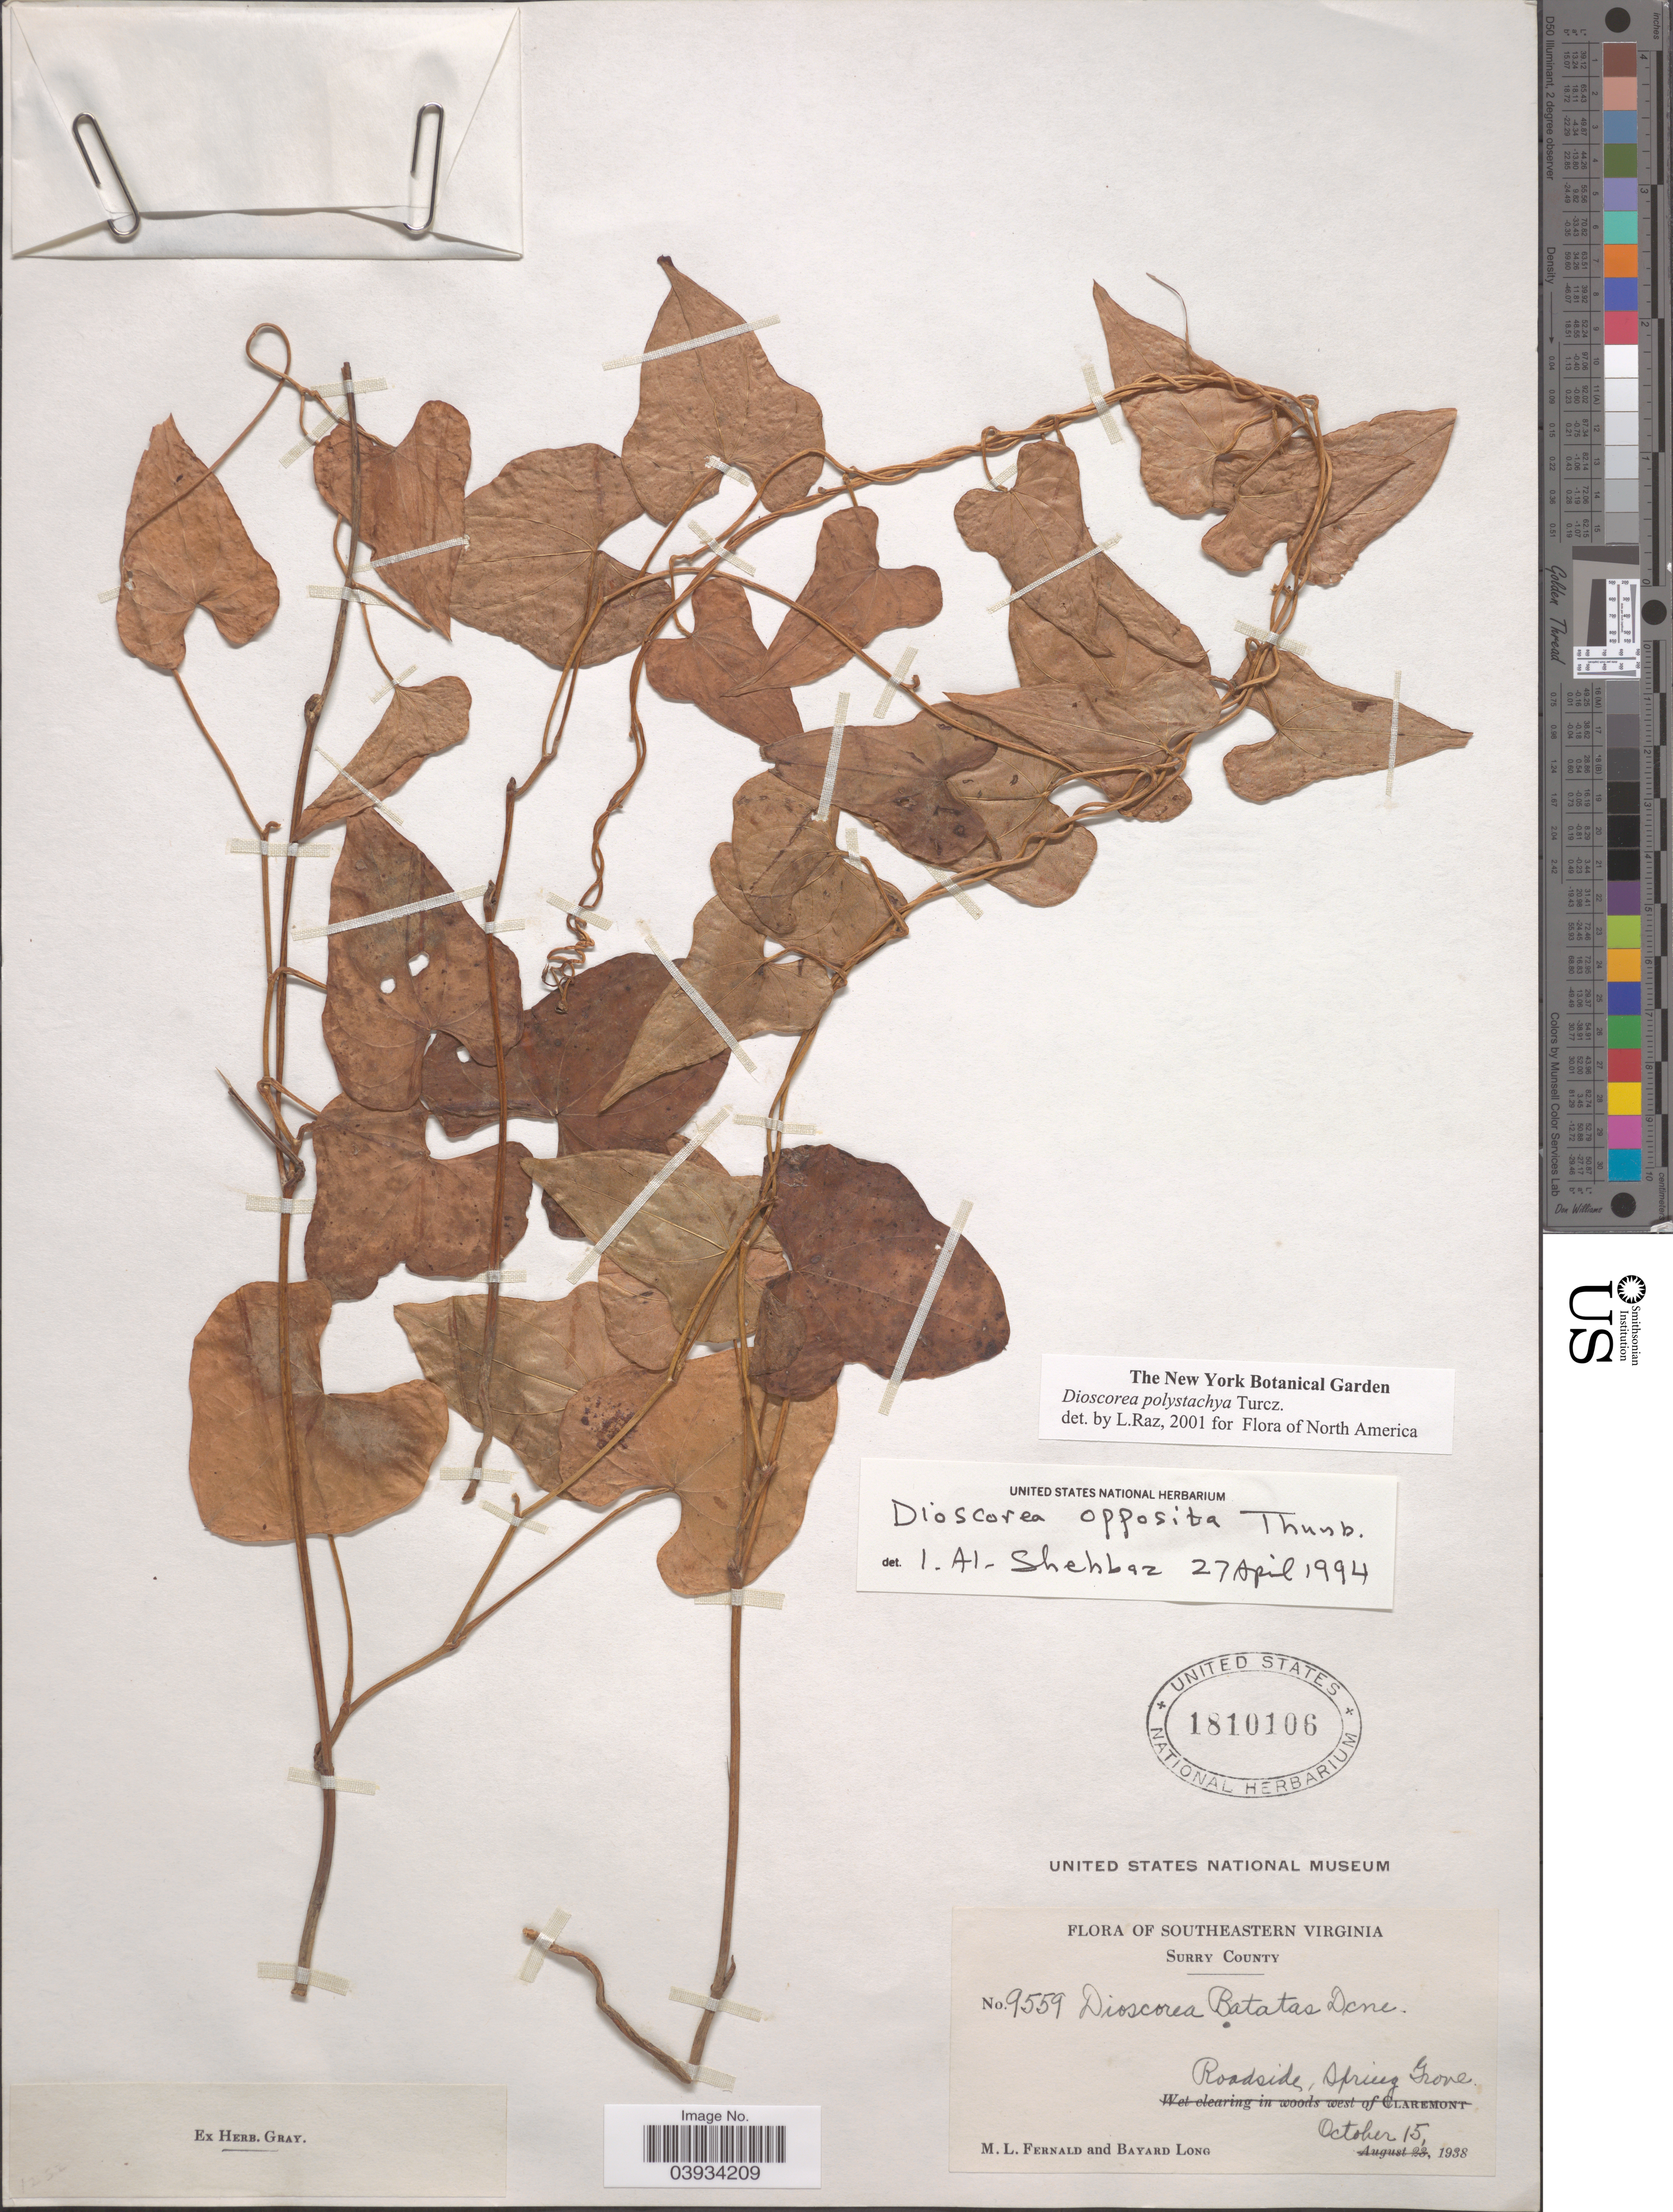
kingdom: Plantae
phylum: Tracheophyta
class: Liliopsida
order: Dioscoreales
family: Dioscoreaceae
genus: Dioscorea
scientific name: Dioscorea polystachya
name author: Turcz.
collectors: M. L. Fernald & B. Long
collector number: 9559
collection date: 1938-10-15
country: United States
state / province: Virginia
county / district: Surry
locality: Southeastern Virginia. Surry County. Roadside, Spring Grove.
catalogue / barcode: US 1810106